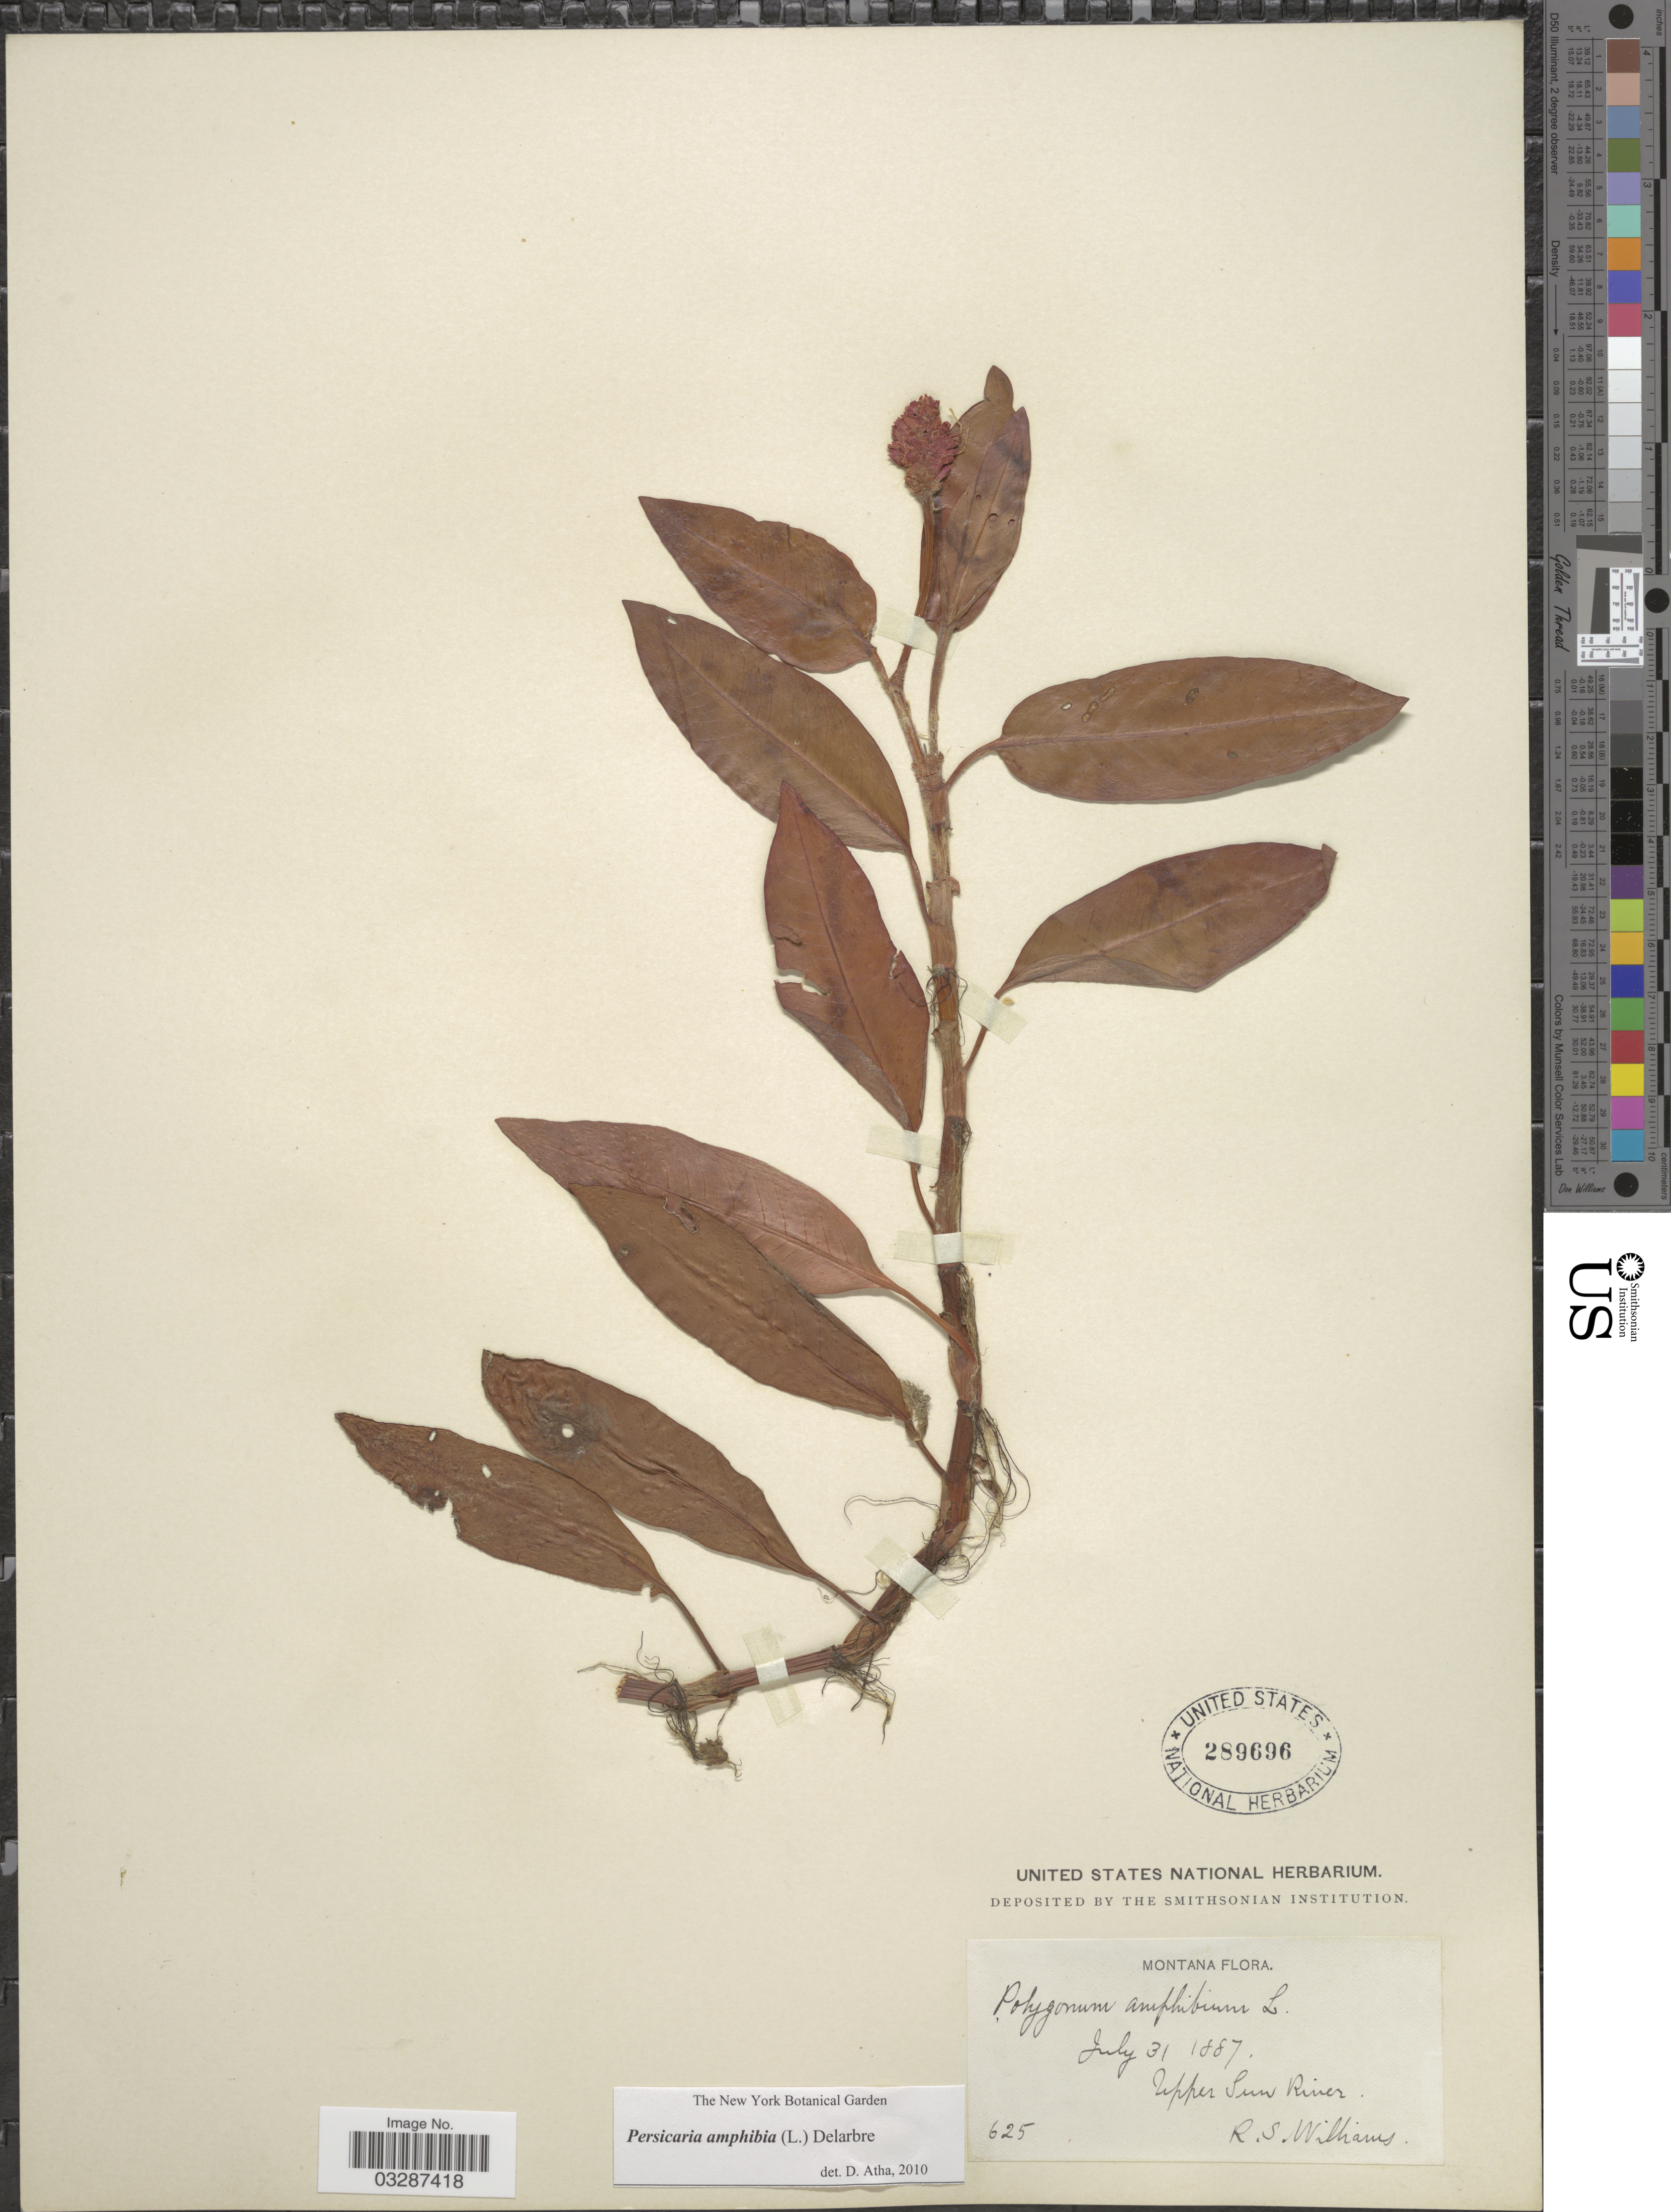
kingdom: Plantae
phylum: Tracheophyta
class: Magnoliopsida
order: Caryophyllales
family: Polygonaceae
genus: Persicaria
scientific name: Persicaria amphibia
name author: (L.) Delarbre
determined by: Atha, D. E.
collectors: R. S. Williams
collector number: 625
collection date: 1887-07-31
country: United States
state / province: Montana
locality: Upper Sun River.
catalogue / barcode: US 289696